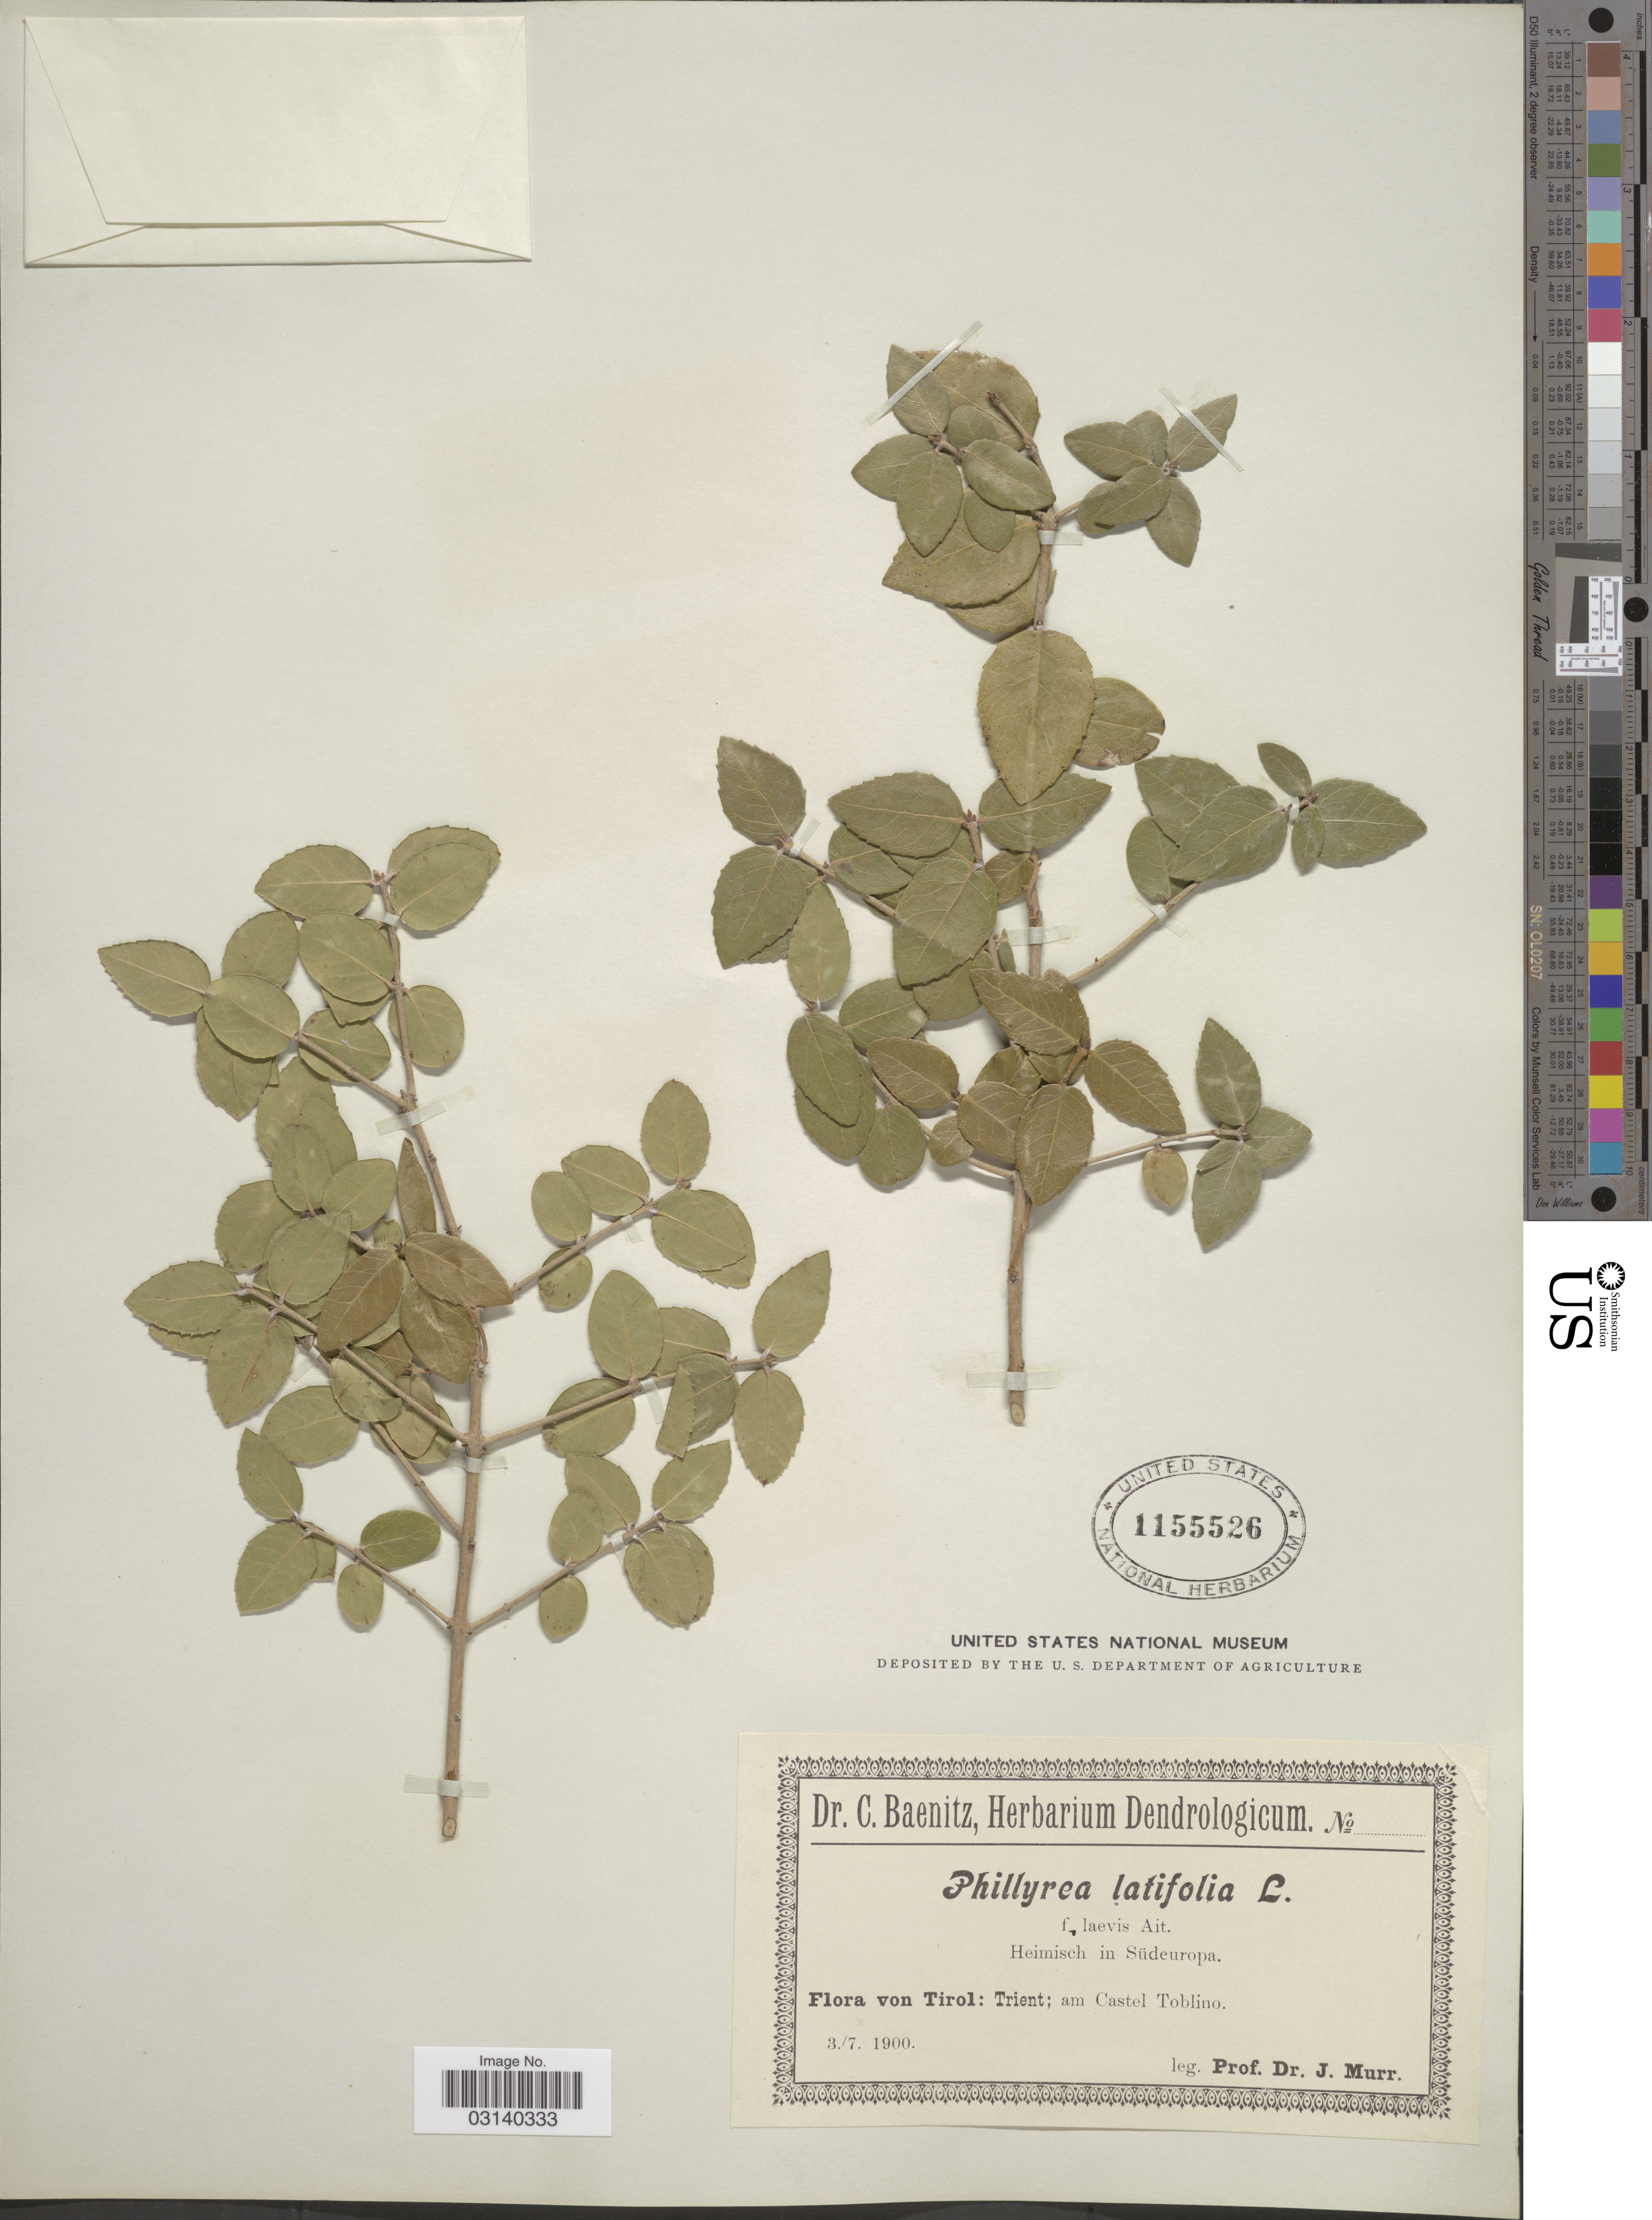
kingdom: Plantae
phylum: Tracheophyta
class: Magnoliopsida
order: Lamiales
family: Oleaceae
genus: Phillyrea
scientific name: Phillyrea latifolia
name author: L.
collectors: J. Murr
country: Italy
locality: In Südeuropa, Tirol: Trient; am Castel Toblino.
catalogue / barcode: US 1155526